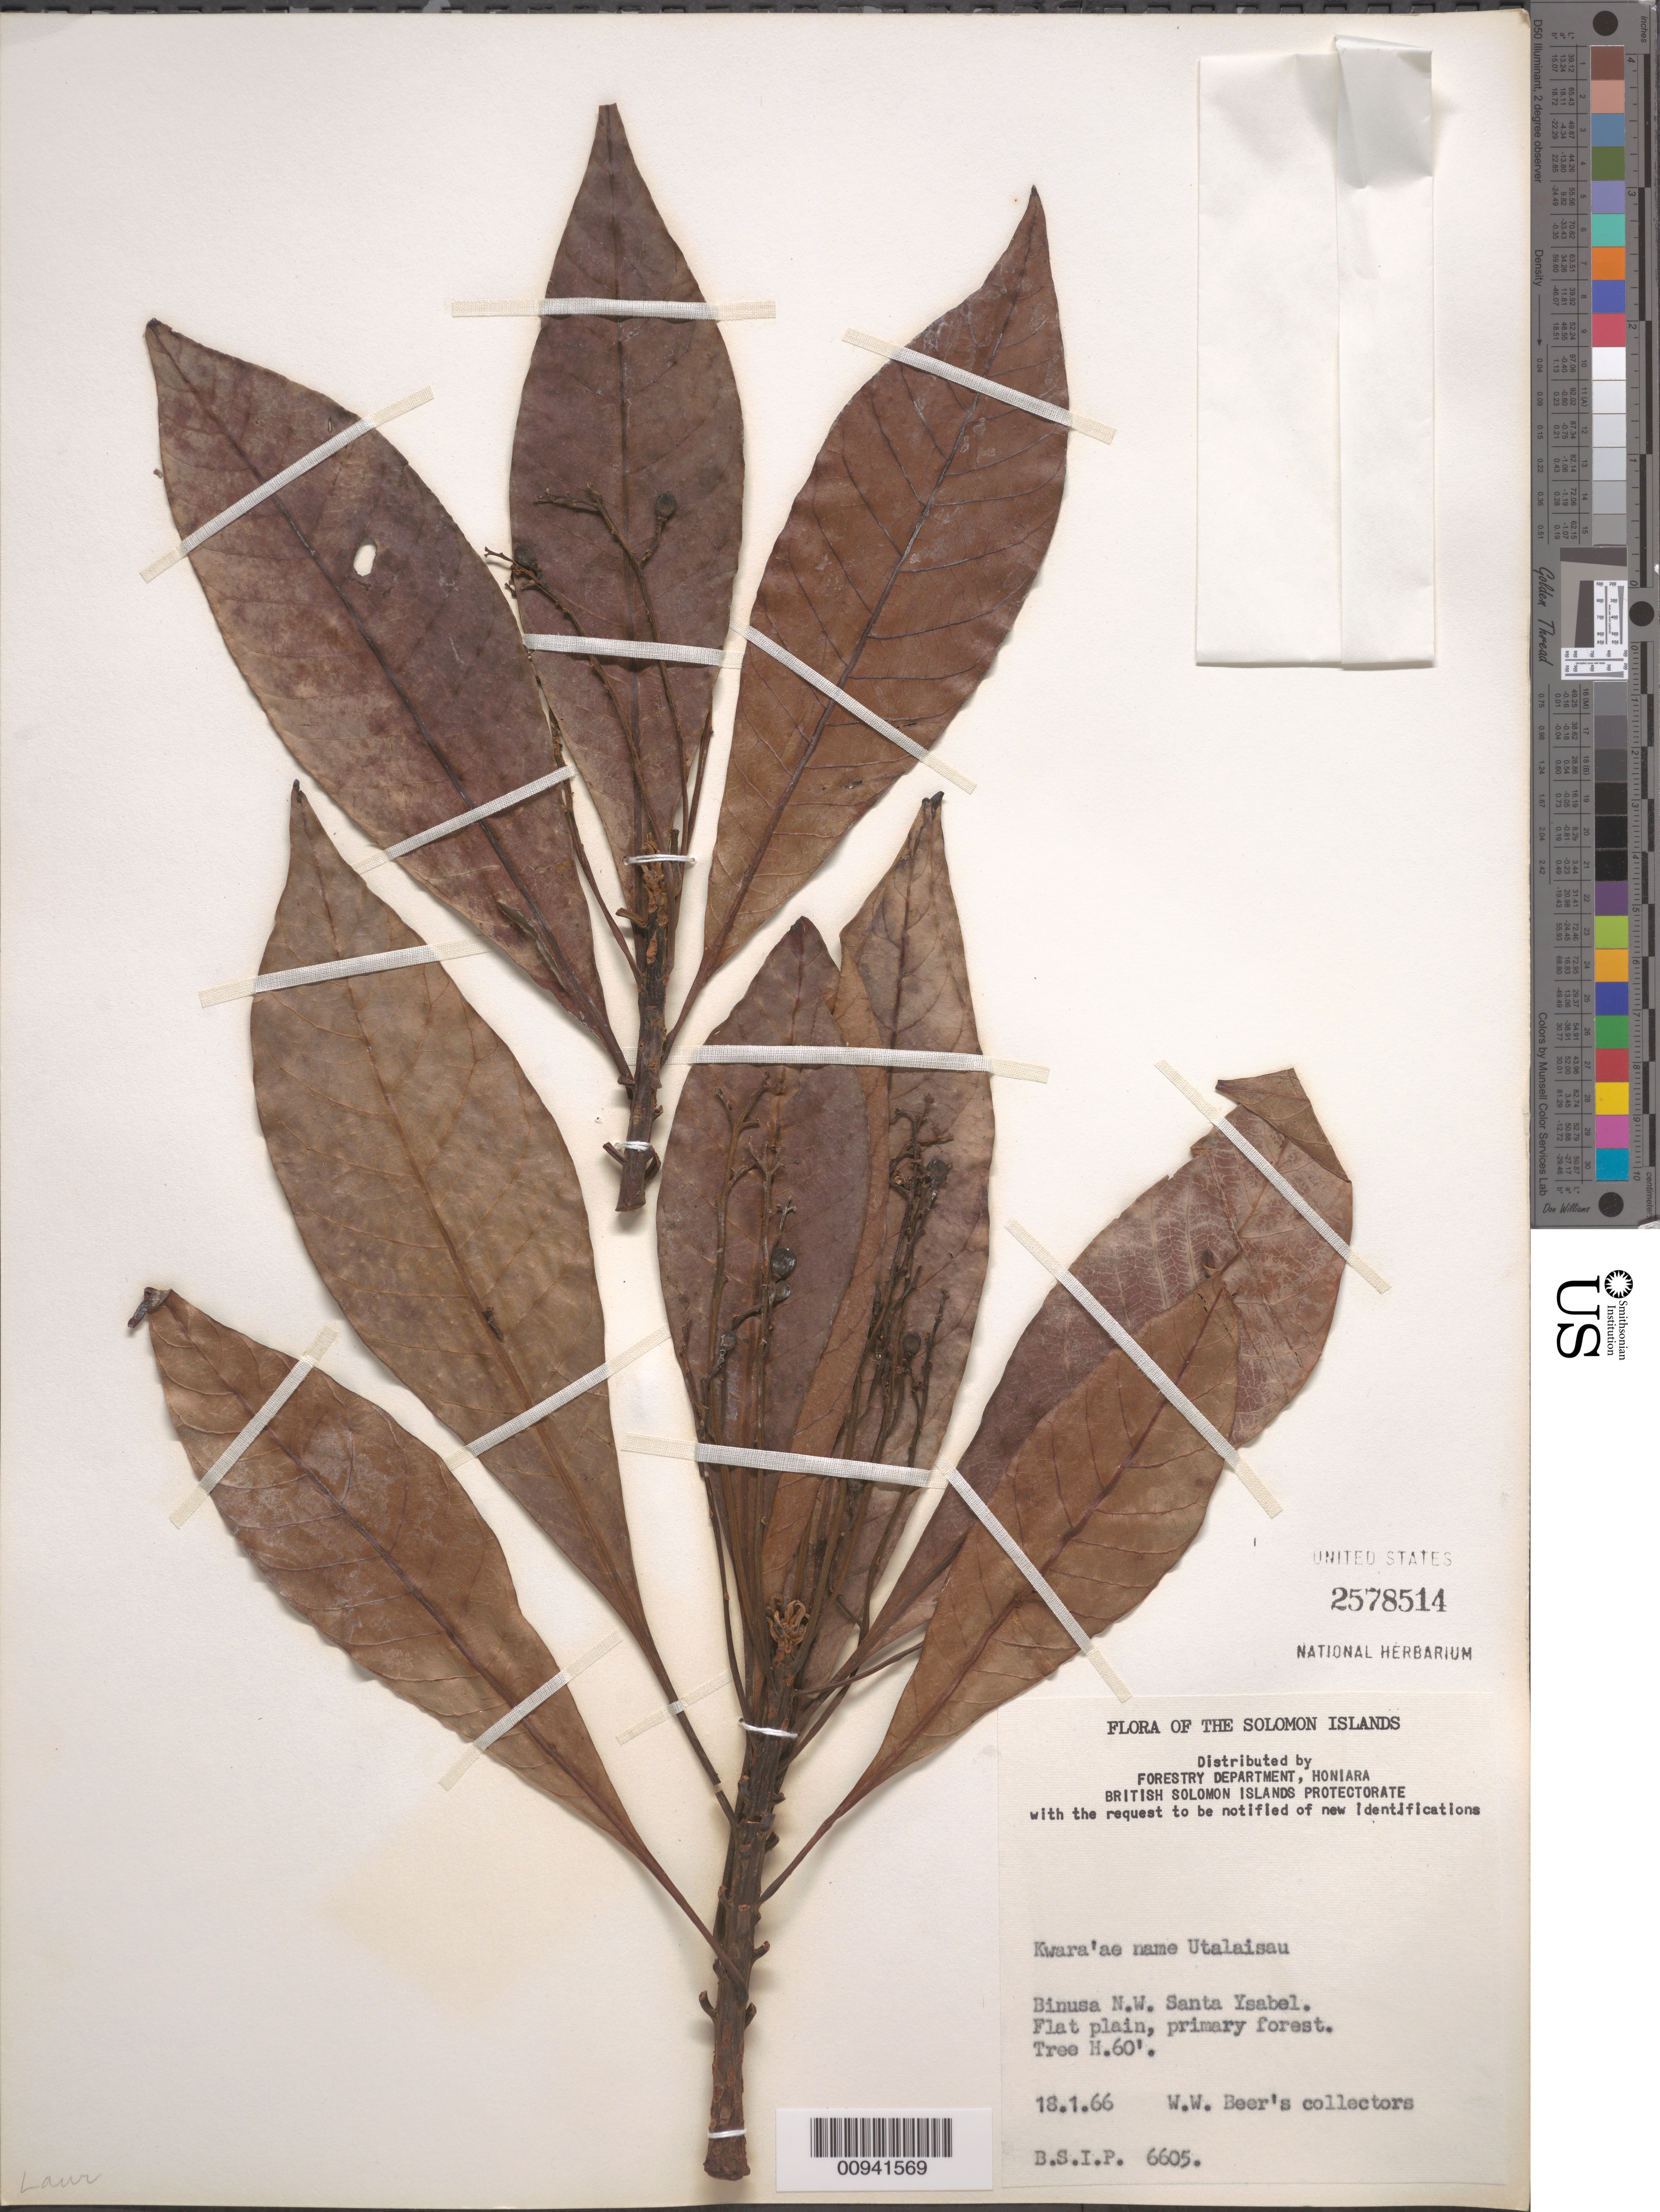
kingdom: Plantae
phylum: Tracheophyta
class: Magnoliopsida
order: Laurales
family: Lauraceae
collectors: W. Beer's Collectors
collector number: BSIP 6605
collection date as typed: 18 Jan 1966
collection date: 1966-01-18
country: Solomon Islands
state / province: Isabel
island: Santa Isabel [Ysabel]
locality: Binusa NW Santa Ysabel.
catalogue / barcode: US 2578514